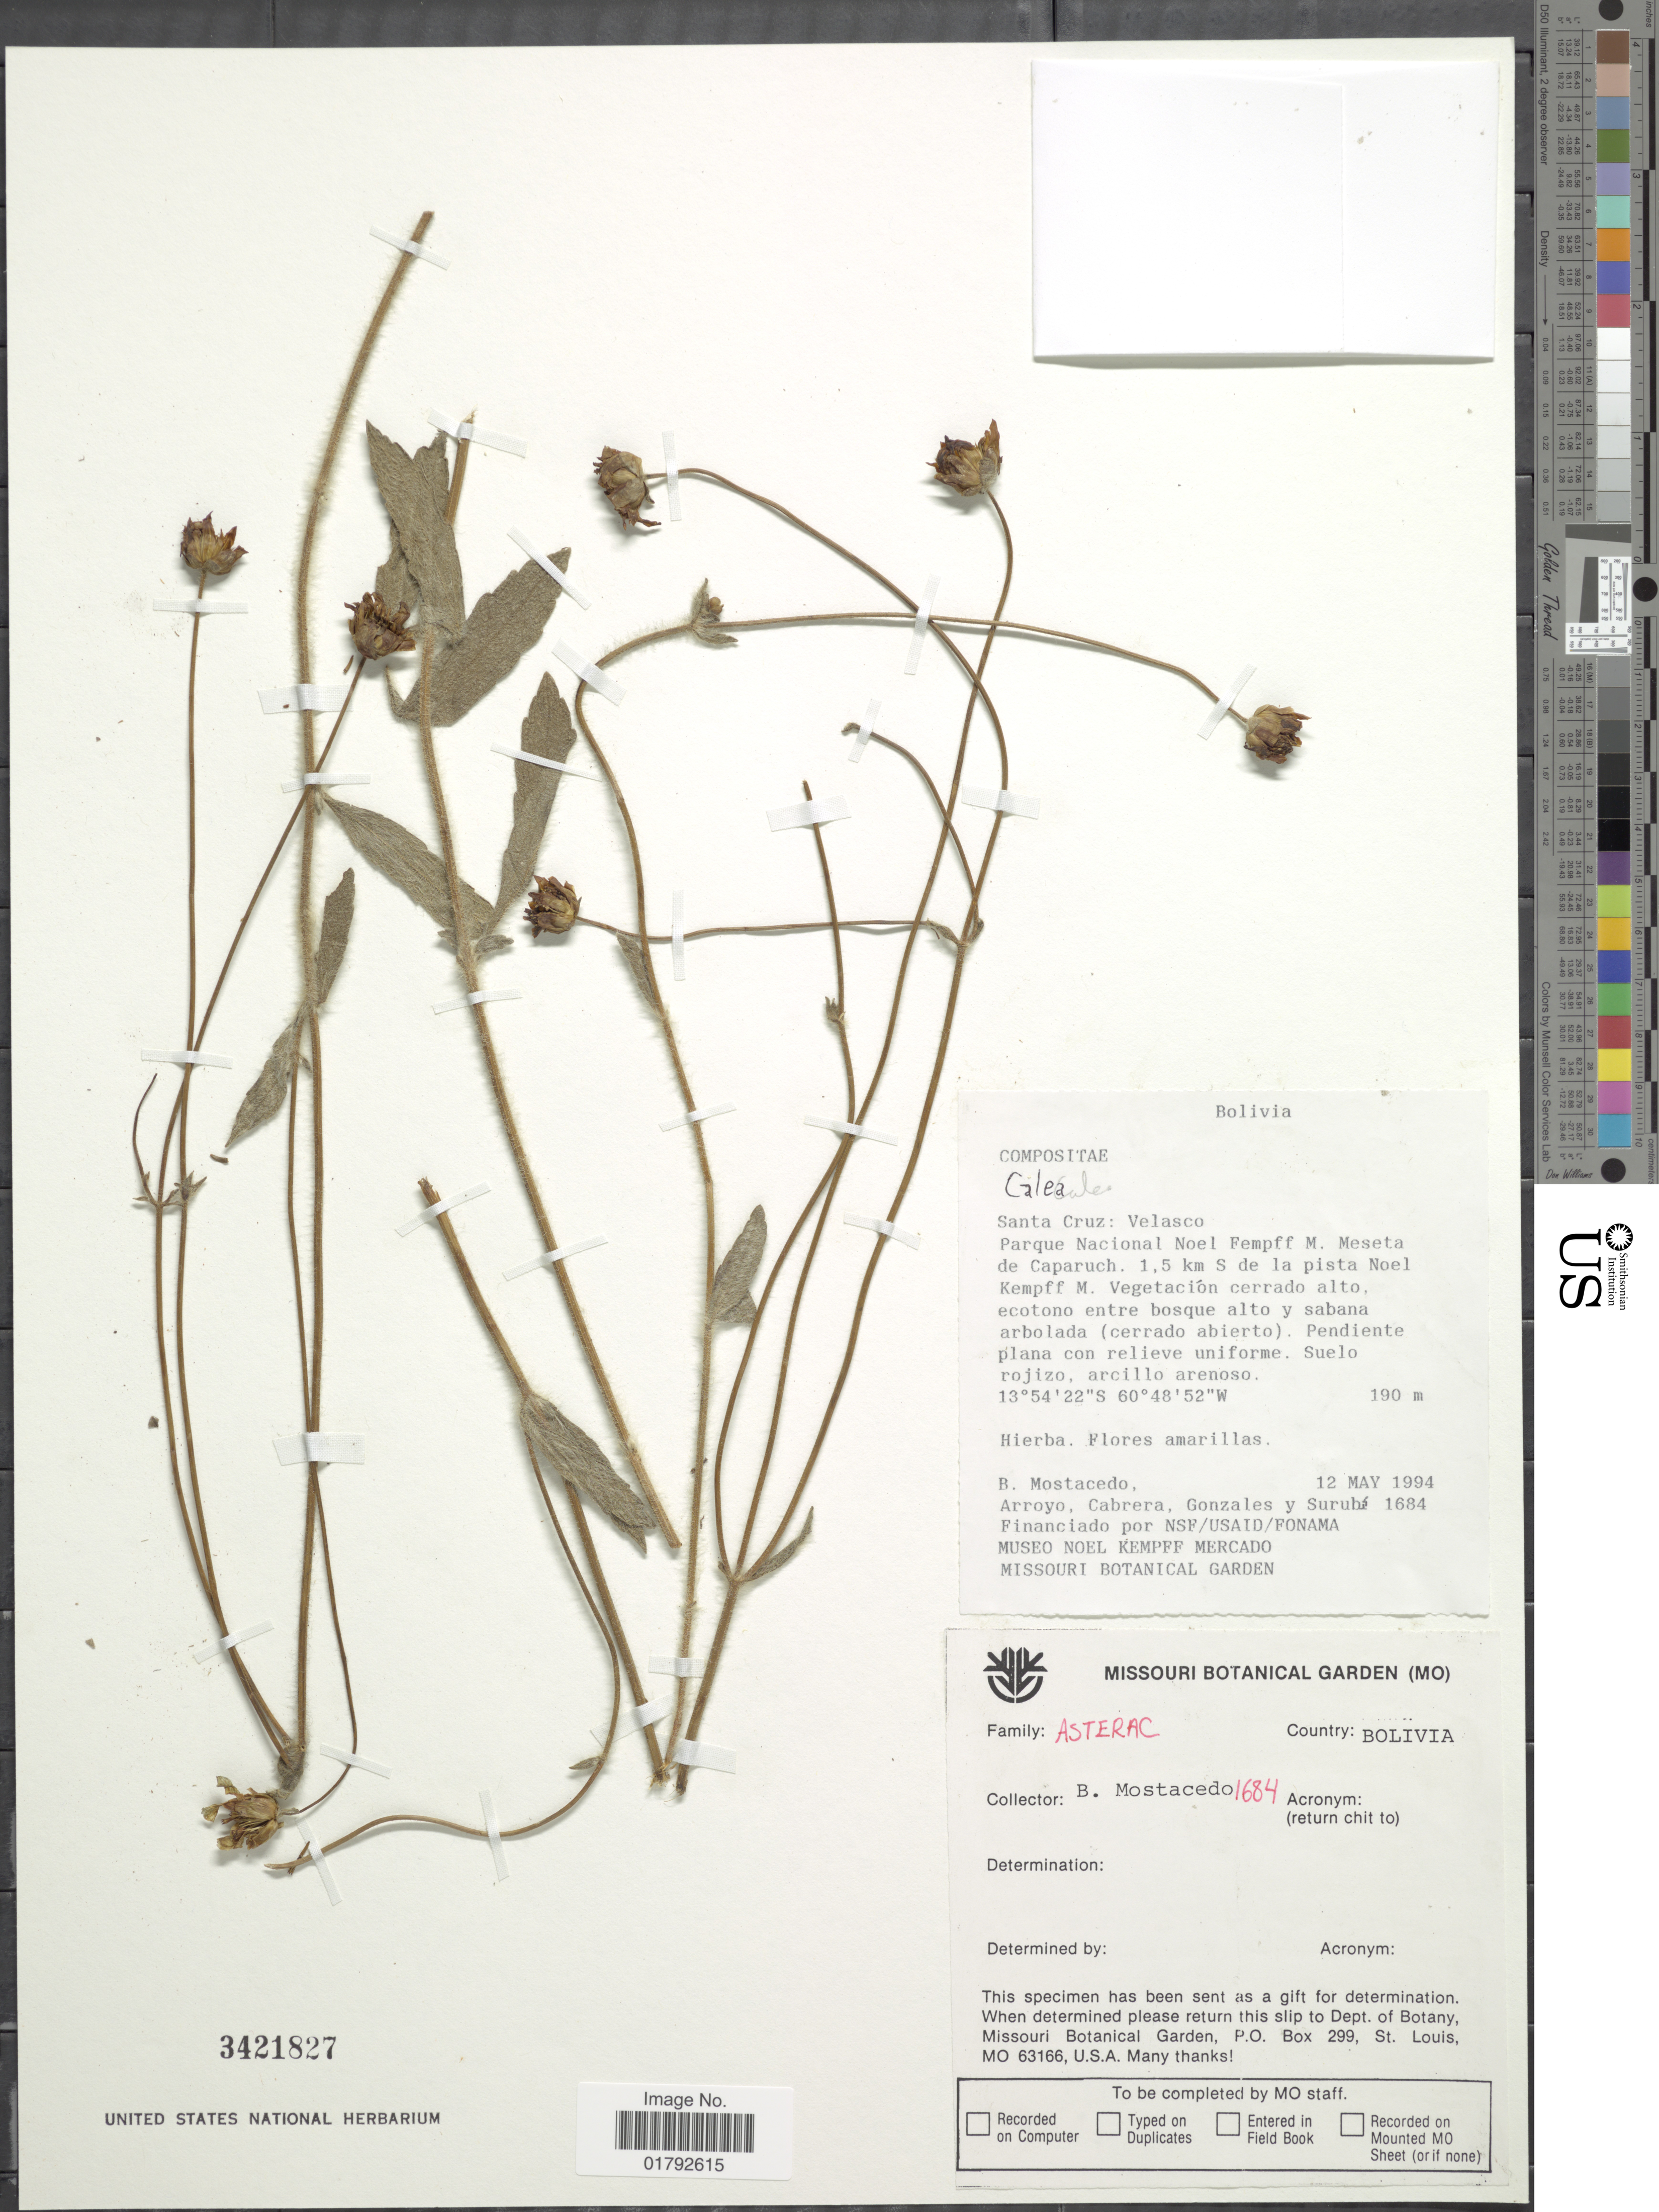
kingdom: Plantae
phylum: Tracheophyta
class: Magnoliopsida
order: Asterales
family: Asteraceae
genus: Calea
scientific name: Calea sp.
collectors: B. Mostacedo, Arroyo, --, Cabrera, --, Gonzales, -- & Surubi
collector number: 1684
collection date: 1994-05-12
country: Bolivia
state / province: Santa Cruz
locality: Prov. Velasco Parque Nacional Noel Kempff M. Meseta de Caparuch, 1.5 km S de la pista Noel Kempff M.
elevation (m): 190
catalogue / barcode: US 3421827